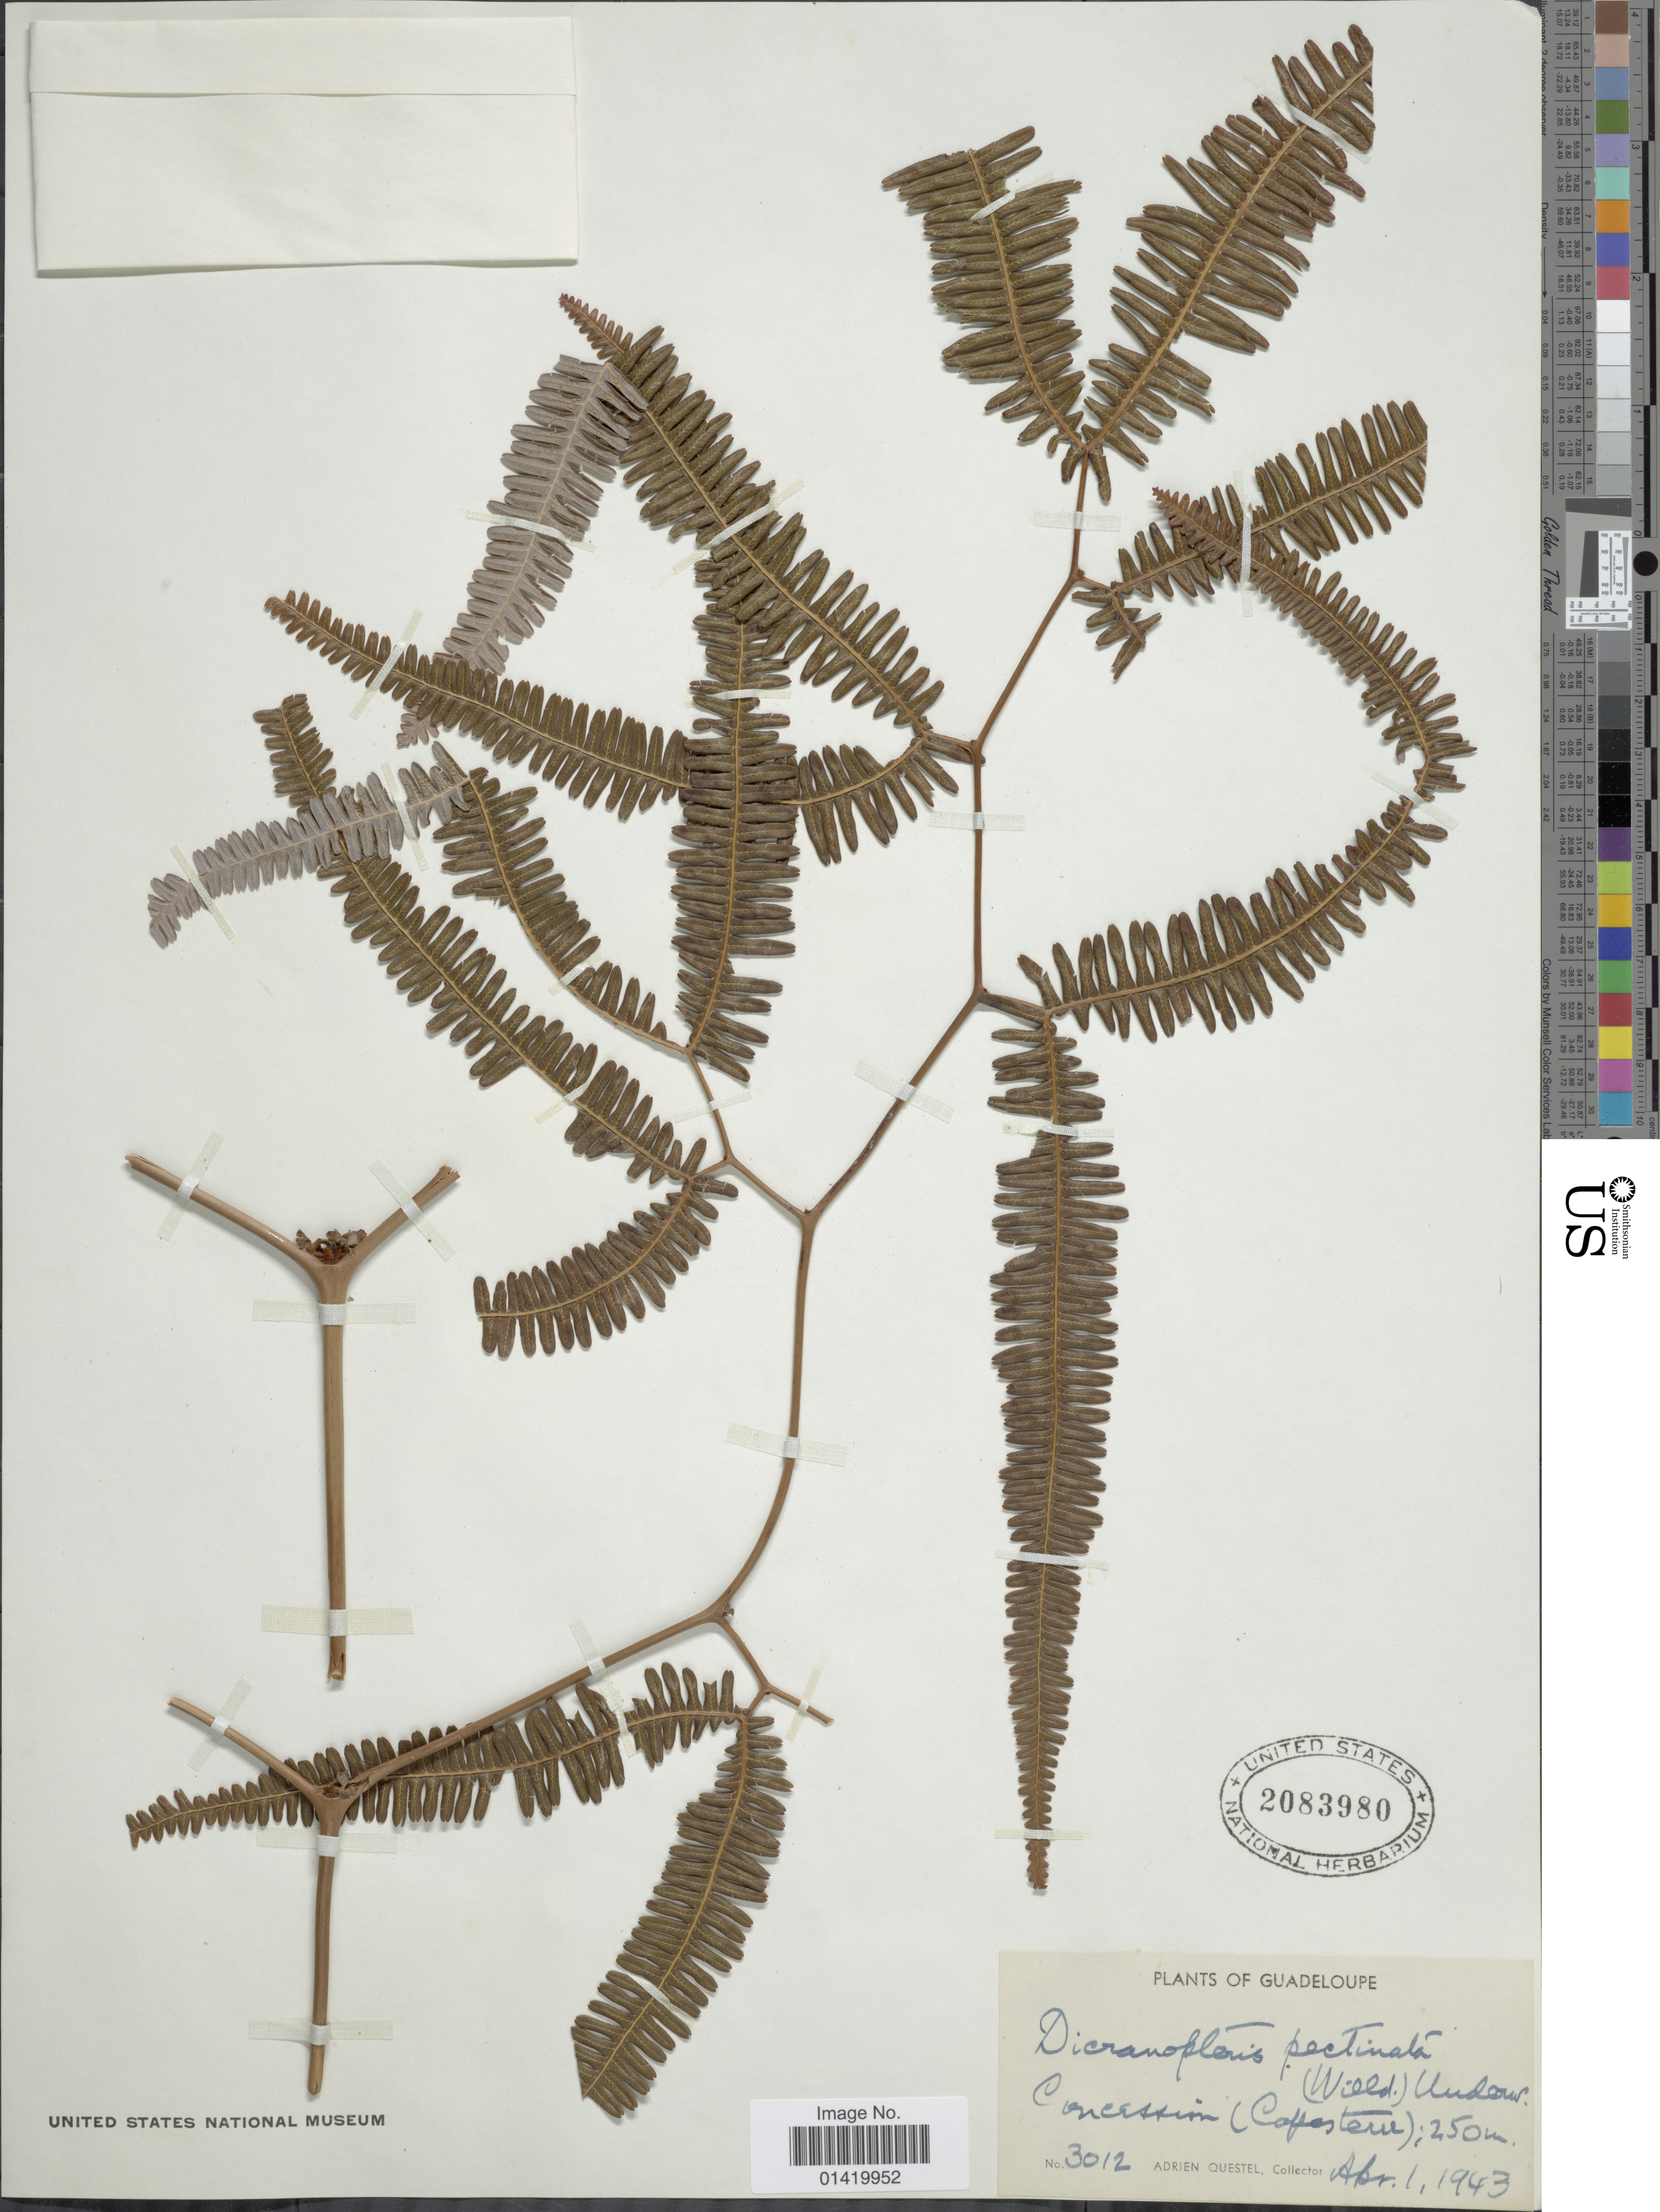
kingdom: Plantae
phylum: Tracheophyta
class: Polypodiopsida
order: Gleicheniales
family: Gleicheniaceae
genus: Gleichenella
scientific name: Gleichenella pectinata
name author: (Willd.) Ching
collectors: A. Questel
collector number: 3012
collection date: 1943-04-01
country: Guadeloupe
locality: Concession (Capesterre)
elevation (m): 250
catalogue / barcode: US 2083980